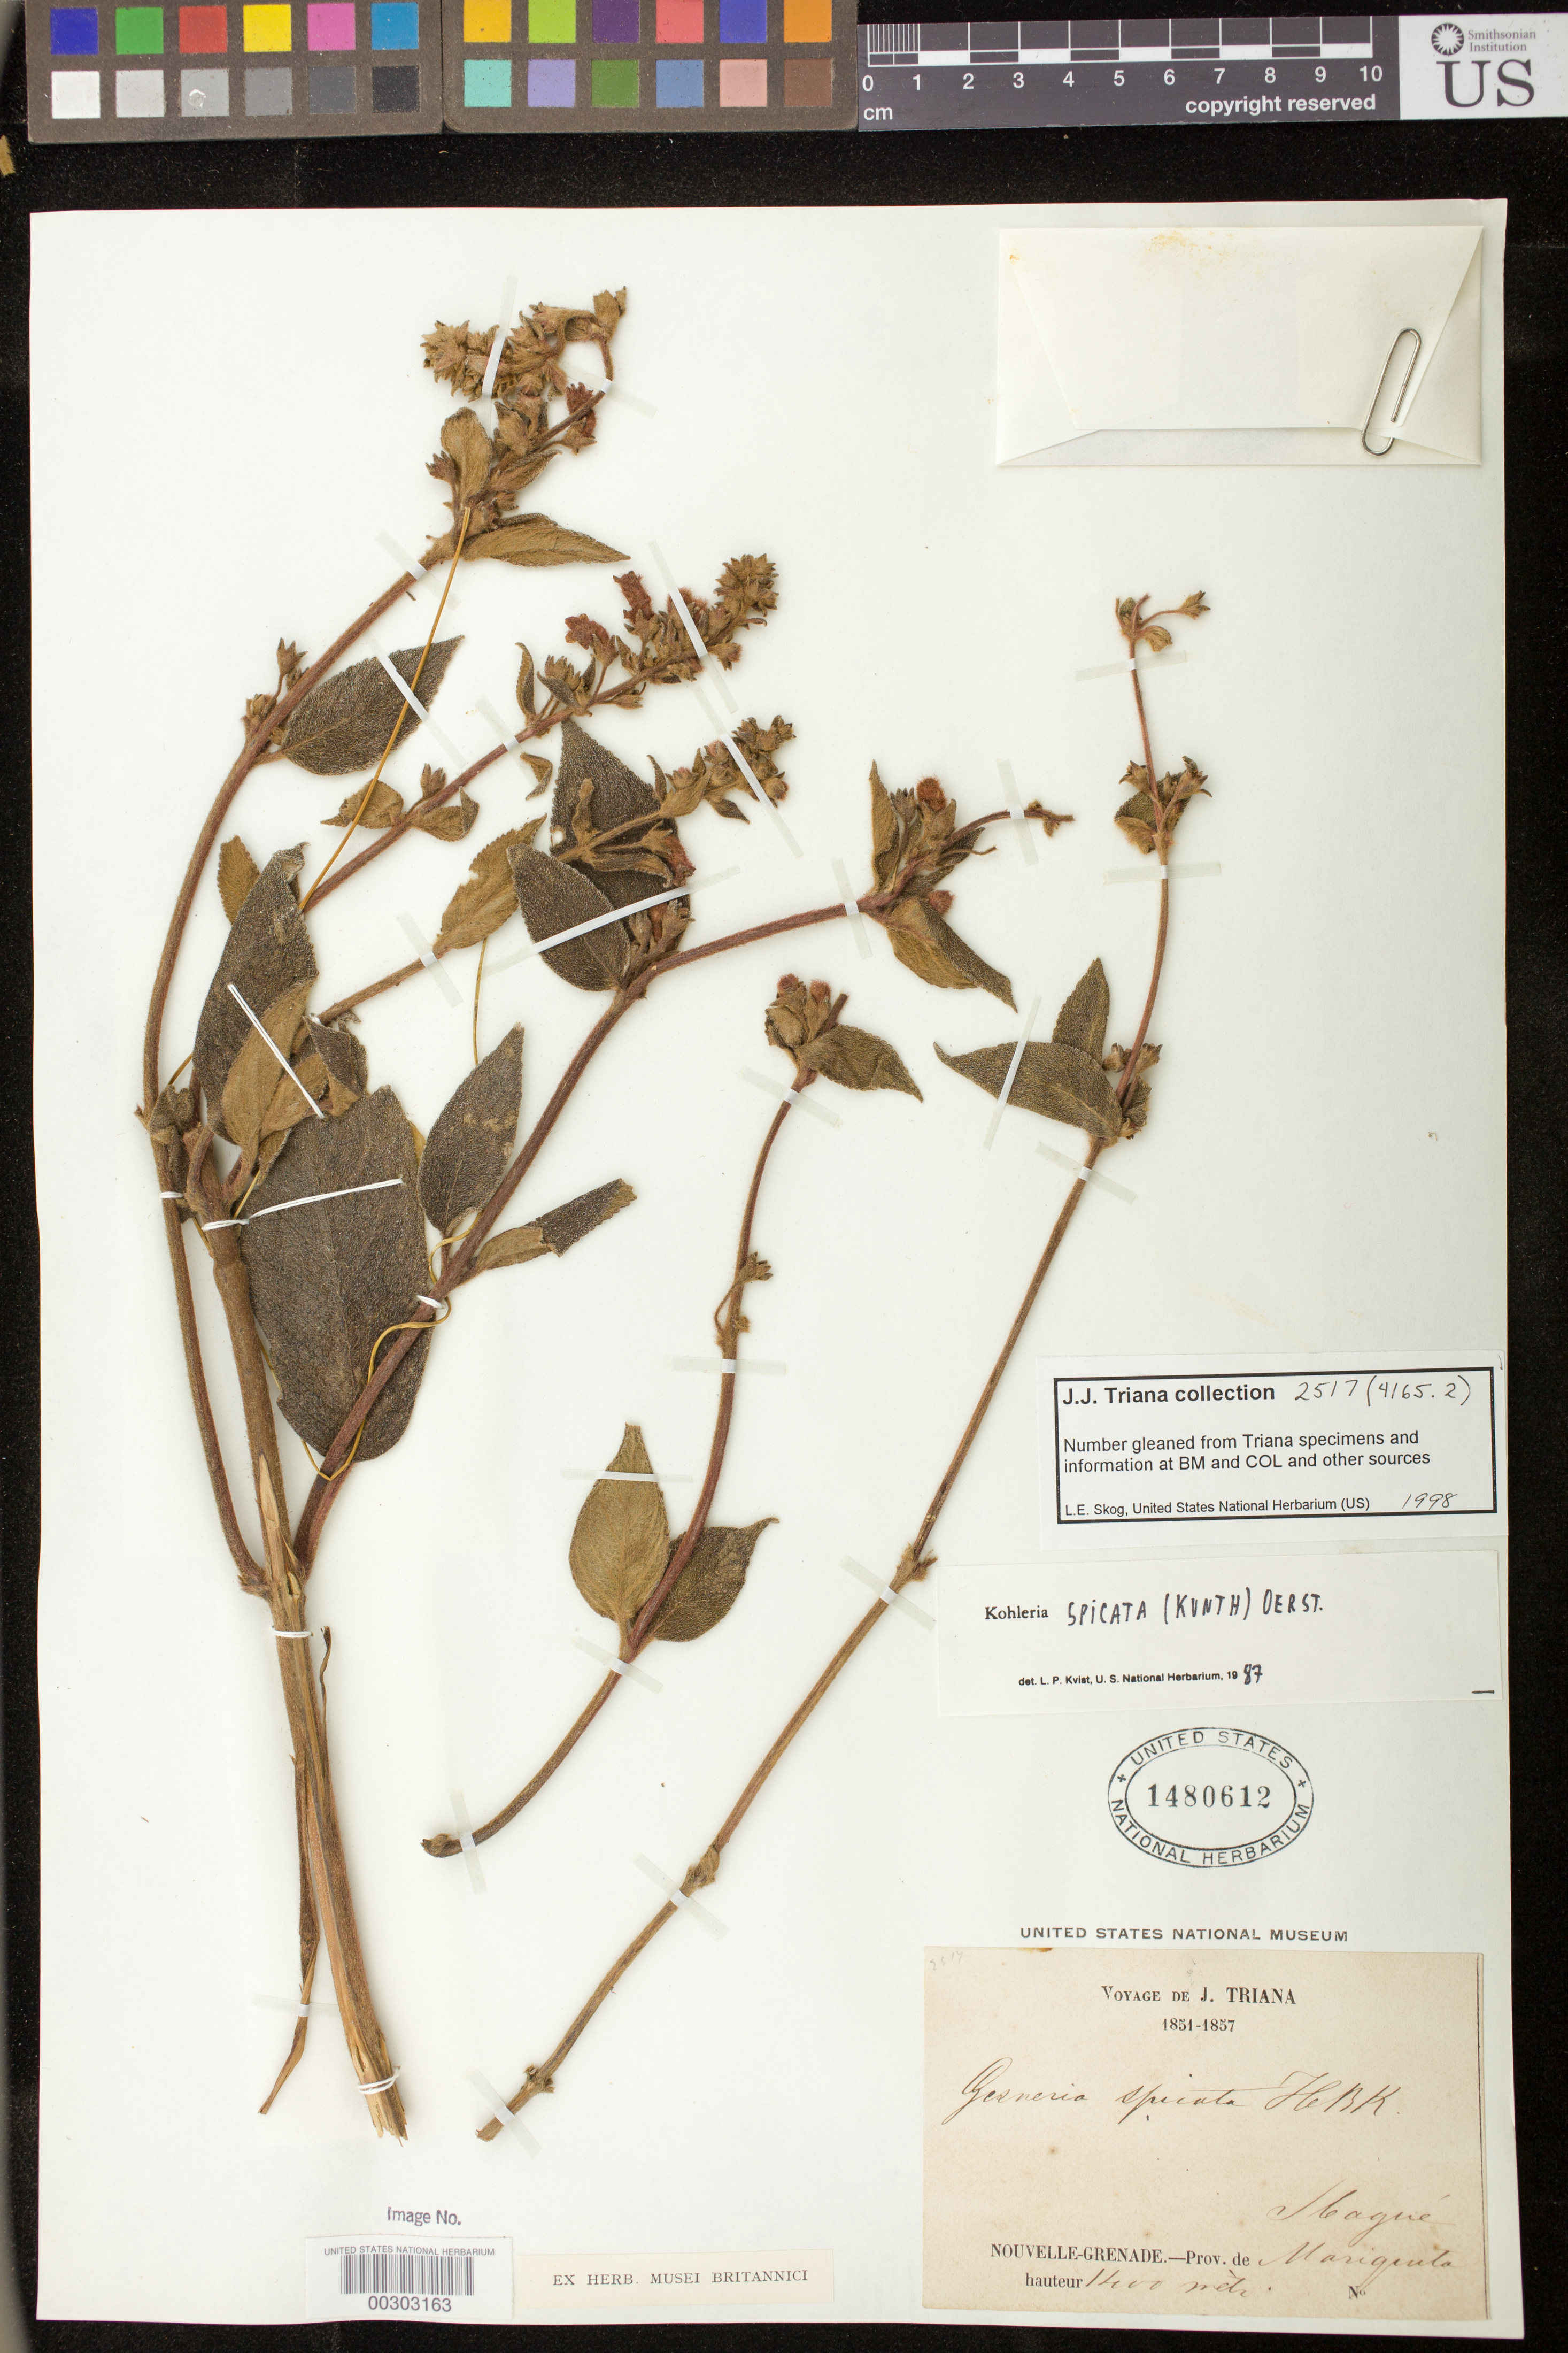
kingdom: Plantae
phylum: Tracheophyta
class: Magnoliopsida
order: Lamiales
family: Gesneriaceae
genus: Kohleria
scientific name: Kohleria spicata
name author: (Kunth) Oerst.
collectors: J. J. Triana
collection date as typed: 1851-57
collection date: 1851/1857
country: Colombia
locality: Nouvelle-Grenade, Prov. de Mariquita, Magué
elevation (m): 1400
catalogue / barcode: US 1480612